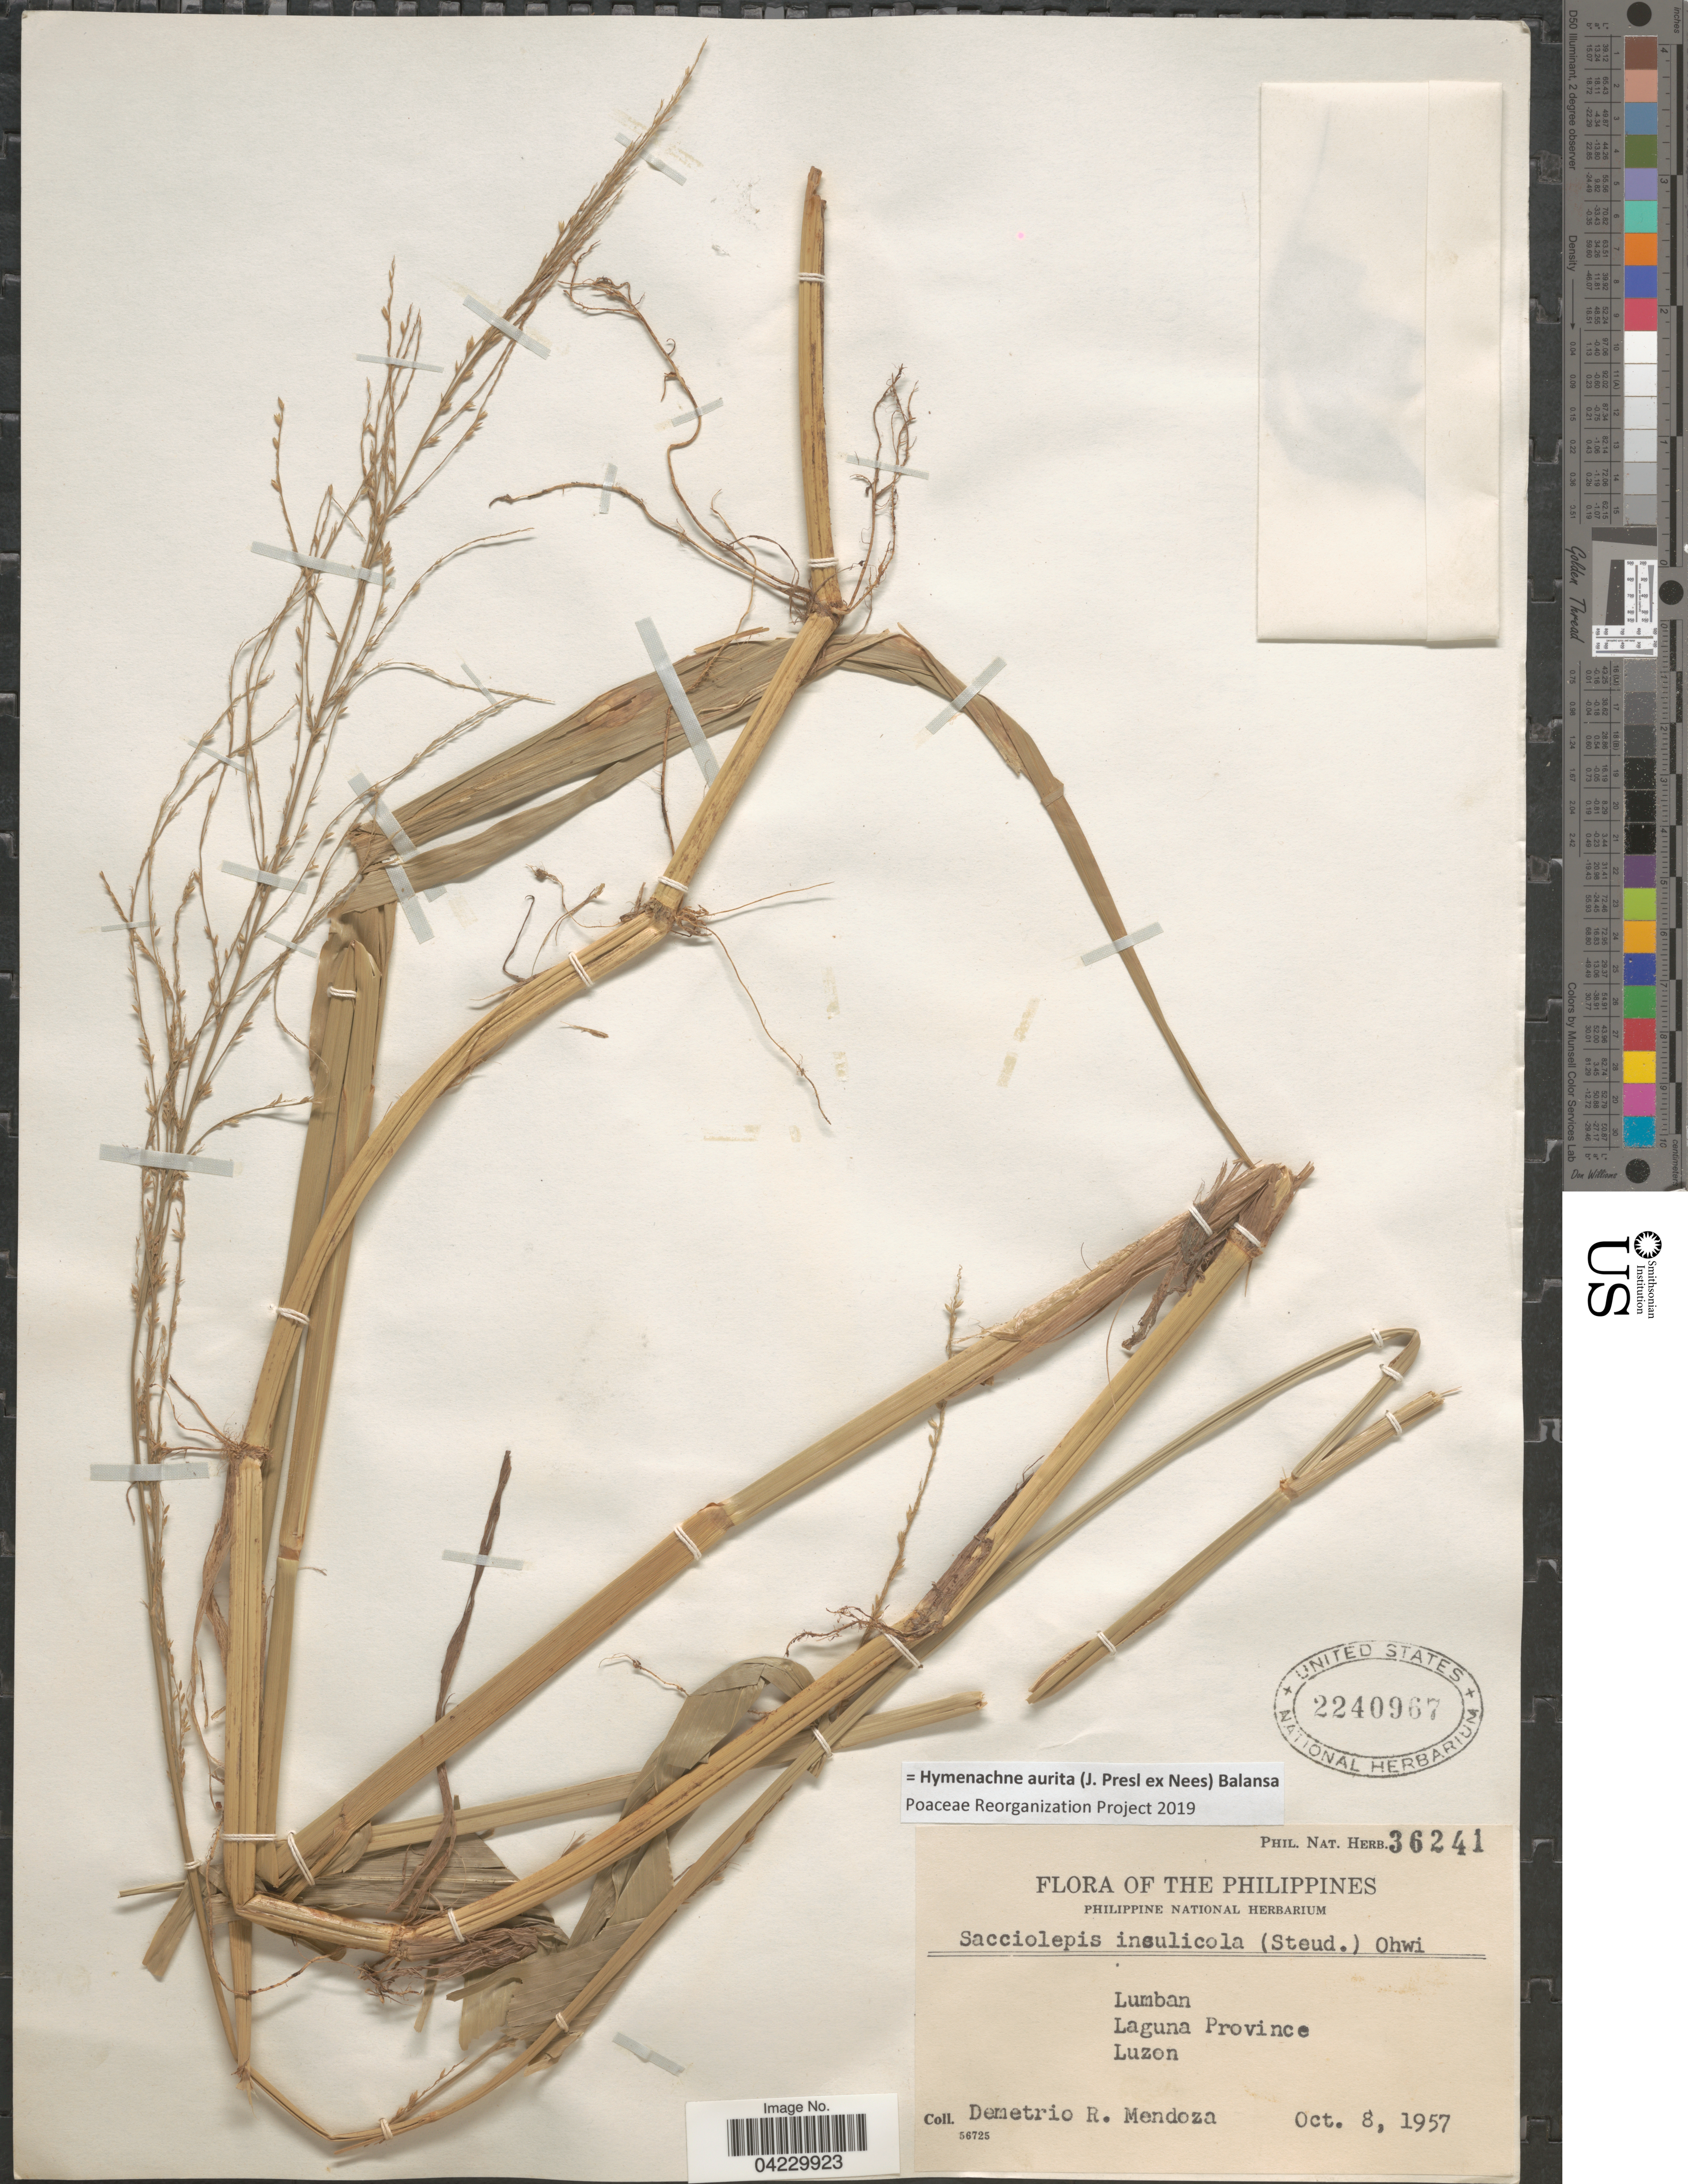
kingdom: Plantae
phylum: Tracheophyta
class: Liliopsida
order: Poales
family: Poaceae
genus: Hymenachne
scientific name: Hymenachne aurita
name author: (J. Presl ex Nees) Balansa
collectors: D. Mendoza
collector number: Phil. Nat. Herb. 36241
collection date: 1957-10-08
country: Philippines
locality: Lumban. Laguna Province. Luzon.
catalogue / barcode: US 2240967